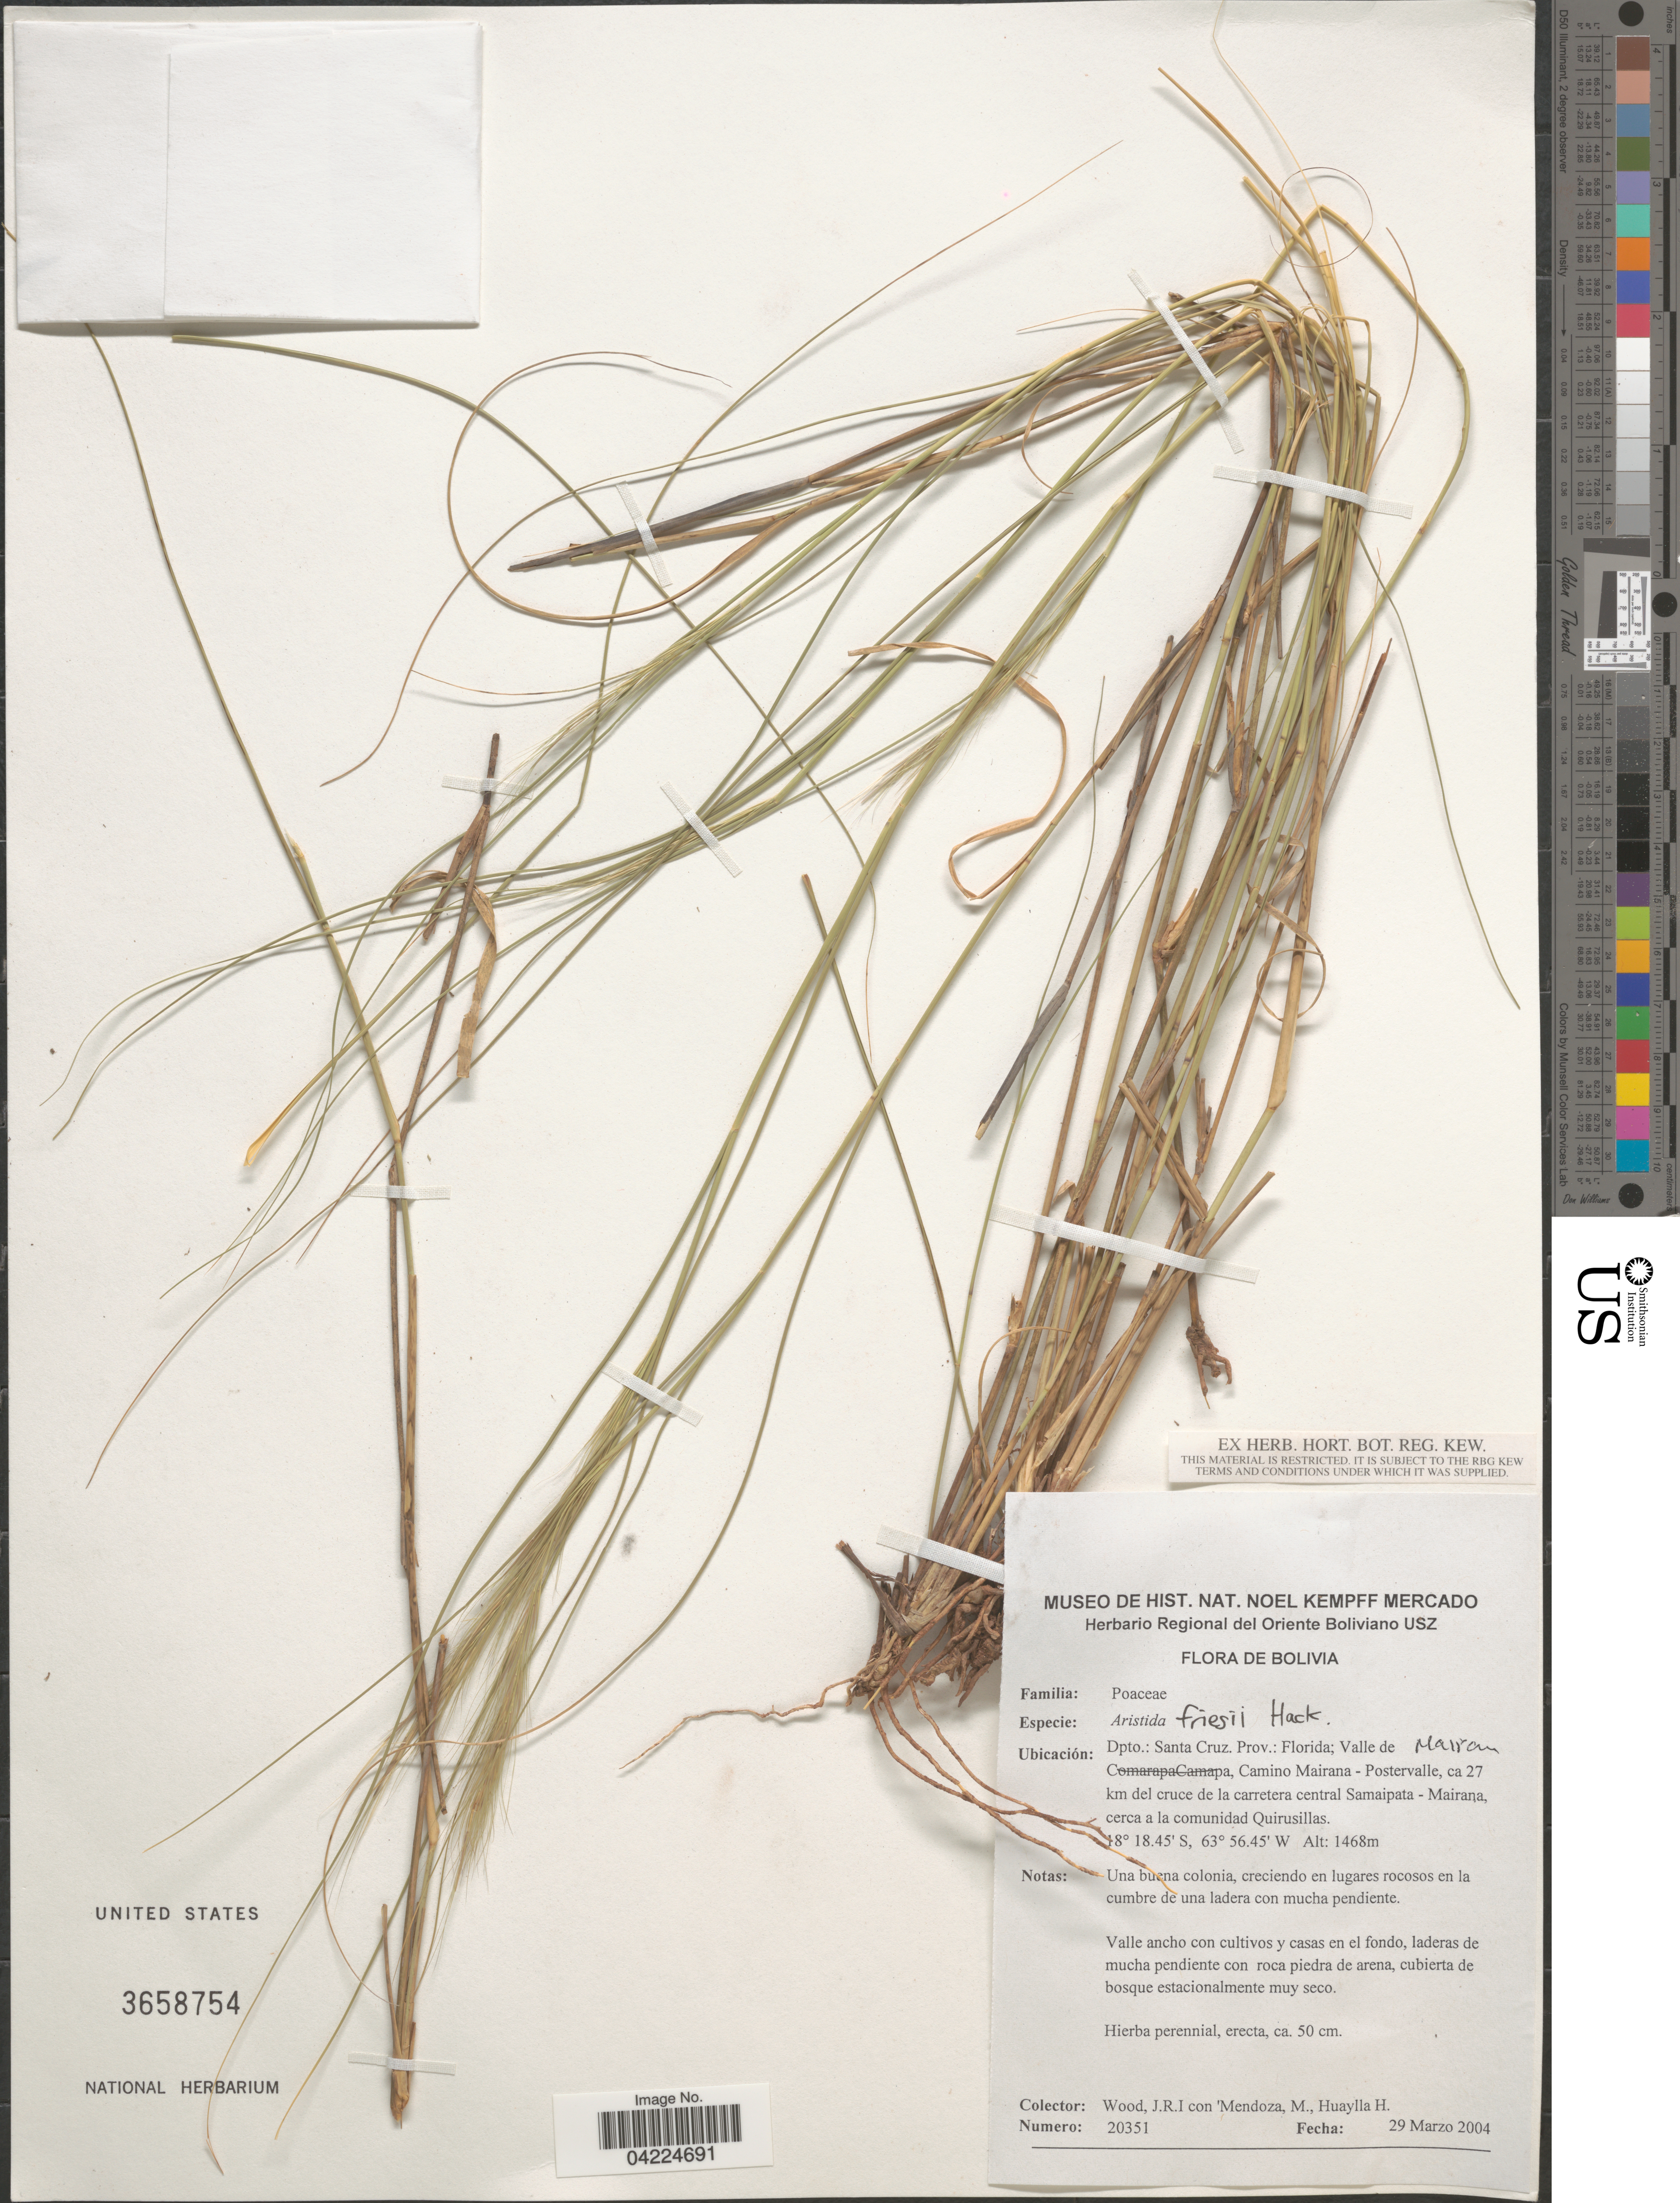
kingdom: Plantae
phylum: Tracheophyta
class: Liliopsida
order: Poales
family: Poaceae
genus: Aristida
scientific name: Aristida friesii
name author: Hack. ex Henr.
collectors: J. R. I. Wood, M. Mendoza & H. Huaylla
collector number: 20351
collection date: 2004-03-29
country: Bolivia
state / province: Santa Cruz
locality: Dpto.: Santa Cruz. Prov.: Florida; Valle de Mairan [unsure placement] Camino Mairana - Postervalle, ca 27 km del cruce de la carretera central Samaipata - Mairana, cerca a la comunidad Quirusillas.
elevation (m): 1468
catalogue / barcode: US 3658754